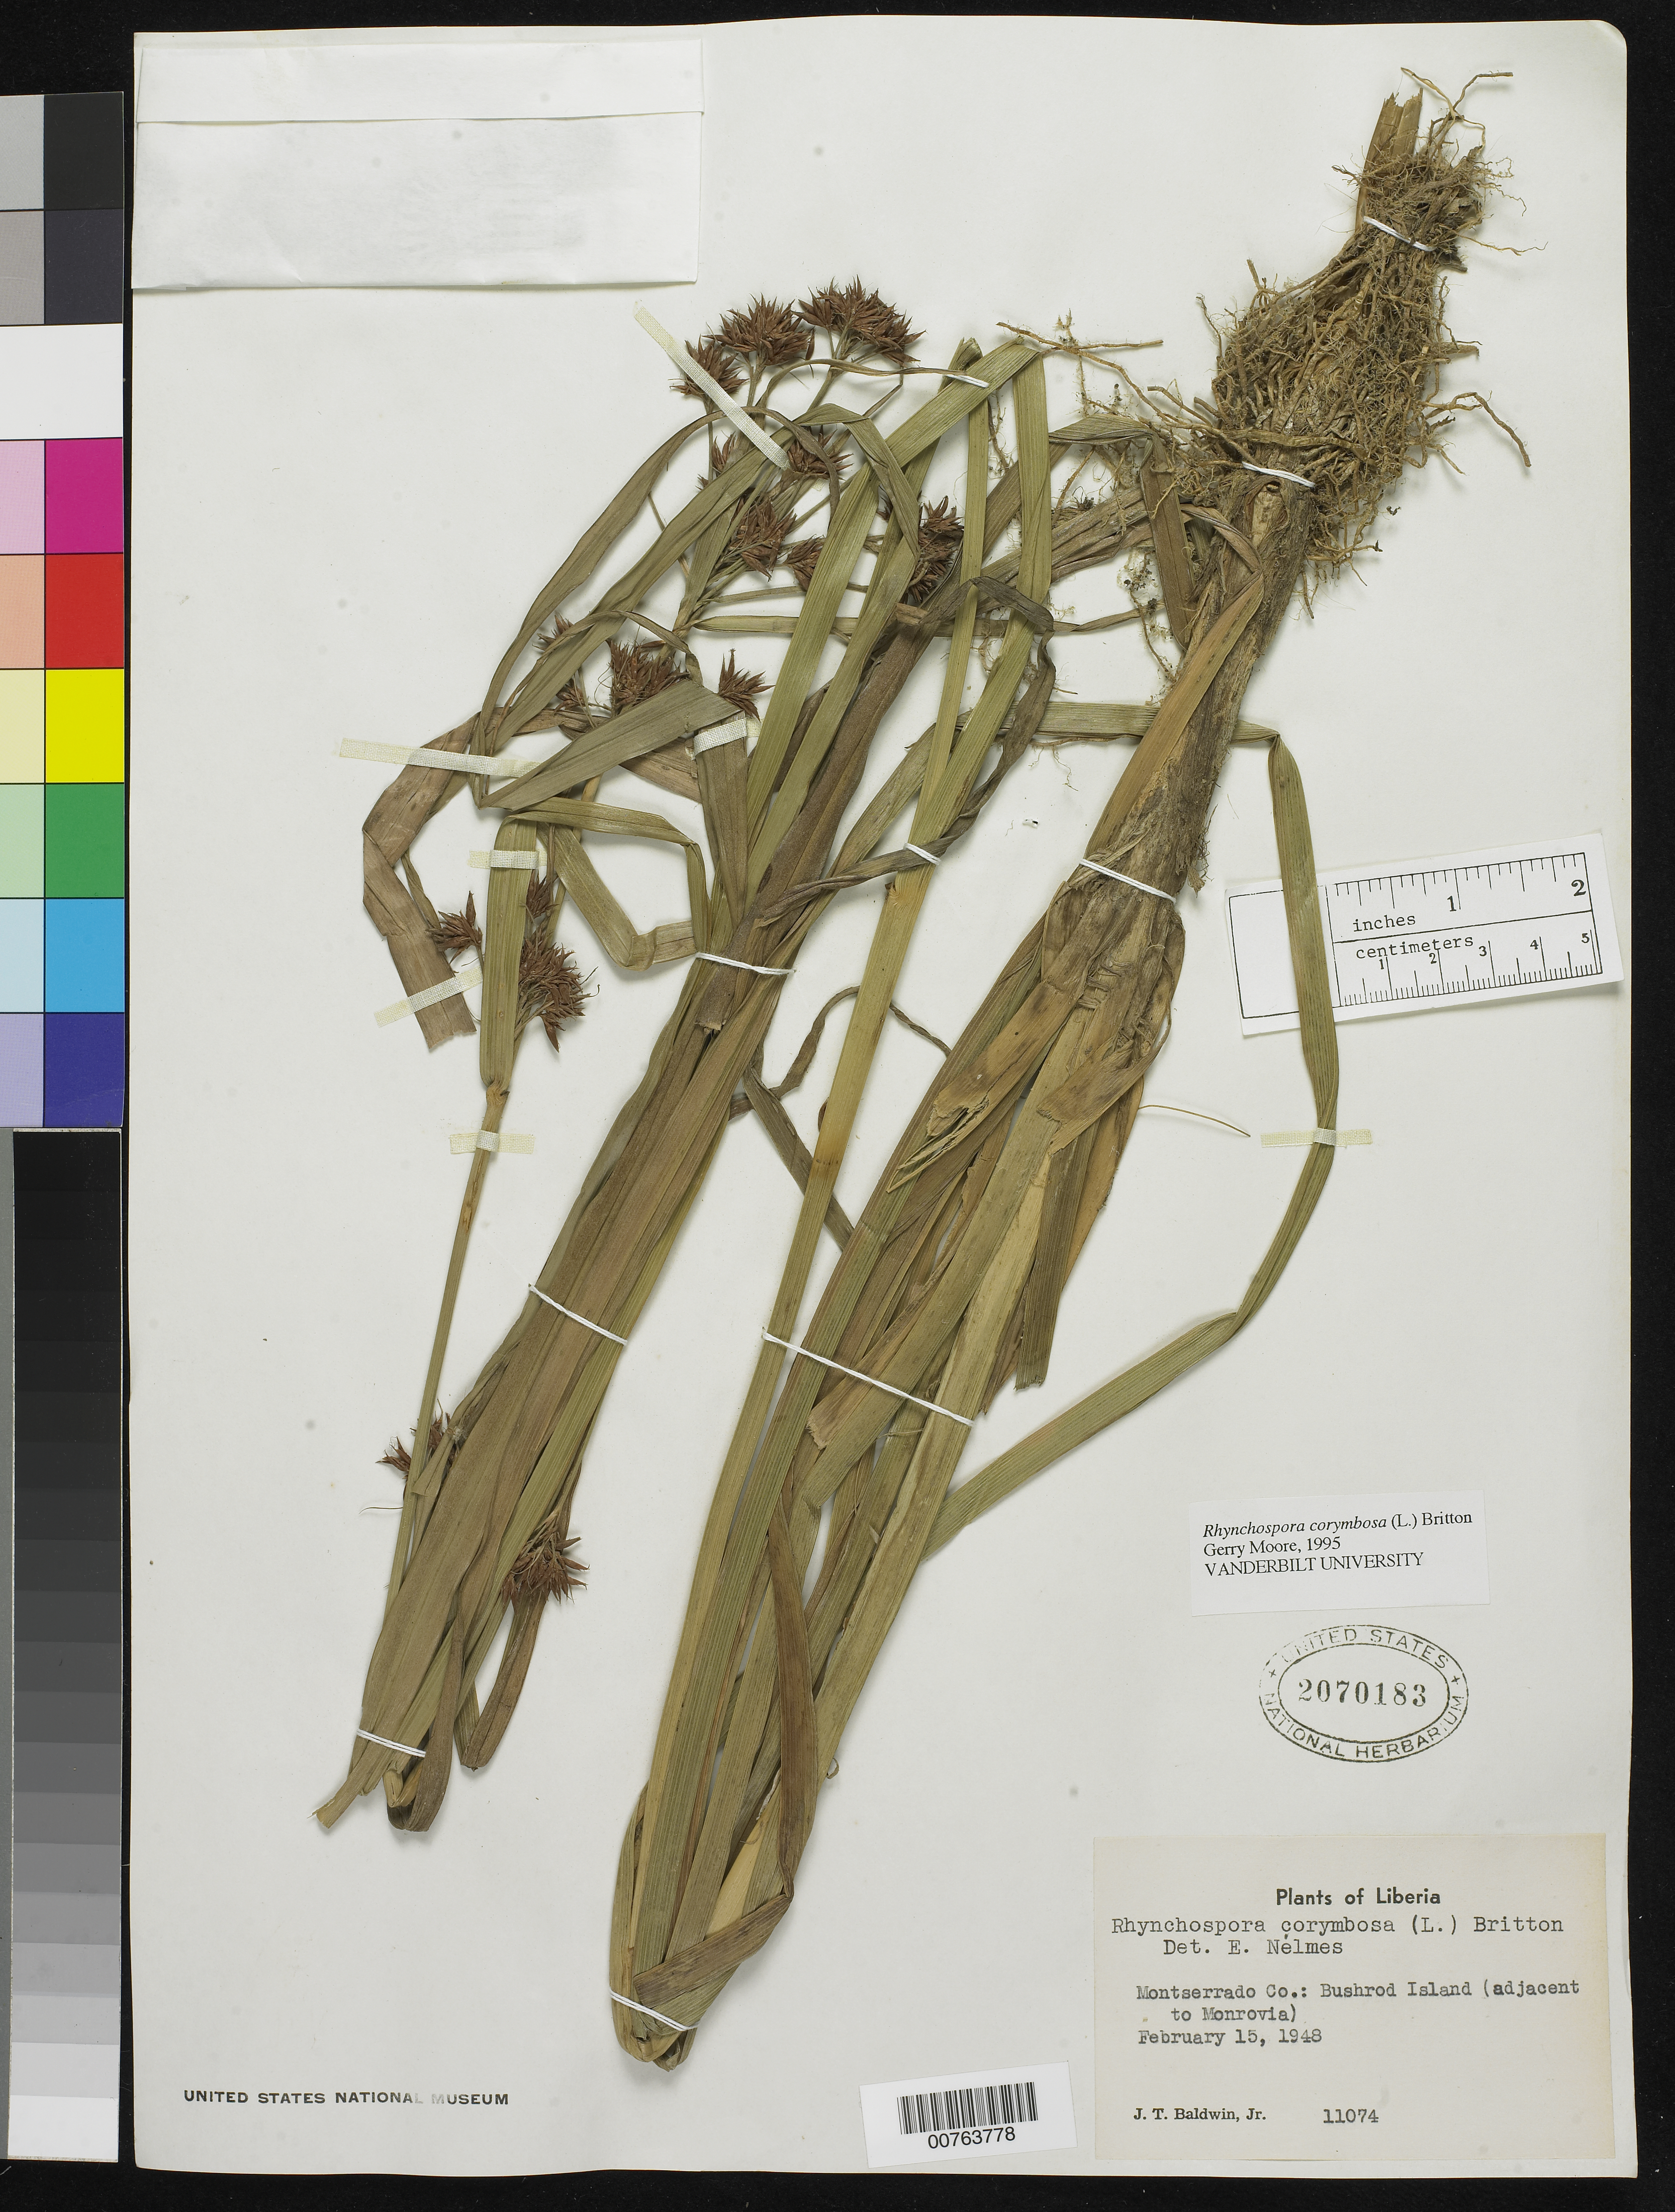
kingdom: Plantae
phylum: Tracheophyta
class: Liliopsida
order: Poales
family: Cyperaceae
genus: Rhynchospora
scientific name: Rhynchospora corymbosa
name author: (L.) Britton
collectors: J. T. Baldwin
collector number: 11074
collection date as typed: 15 Feb 1948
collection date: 1948-02-15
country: Liberia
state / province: Montserrado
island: Bushrod Island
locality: Bushrod Island (adjacent to Monrovia)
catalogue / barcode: US 2070183